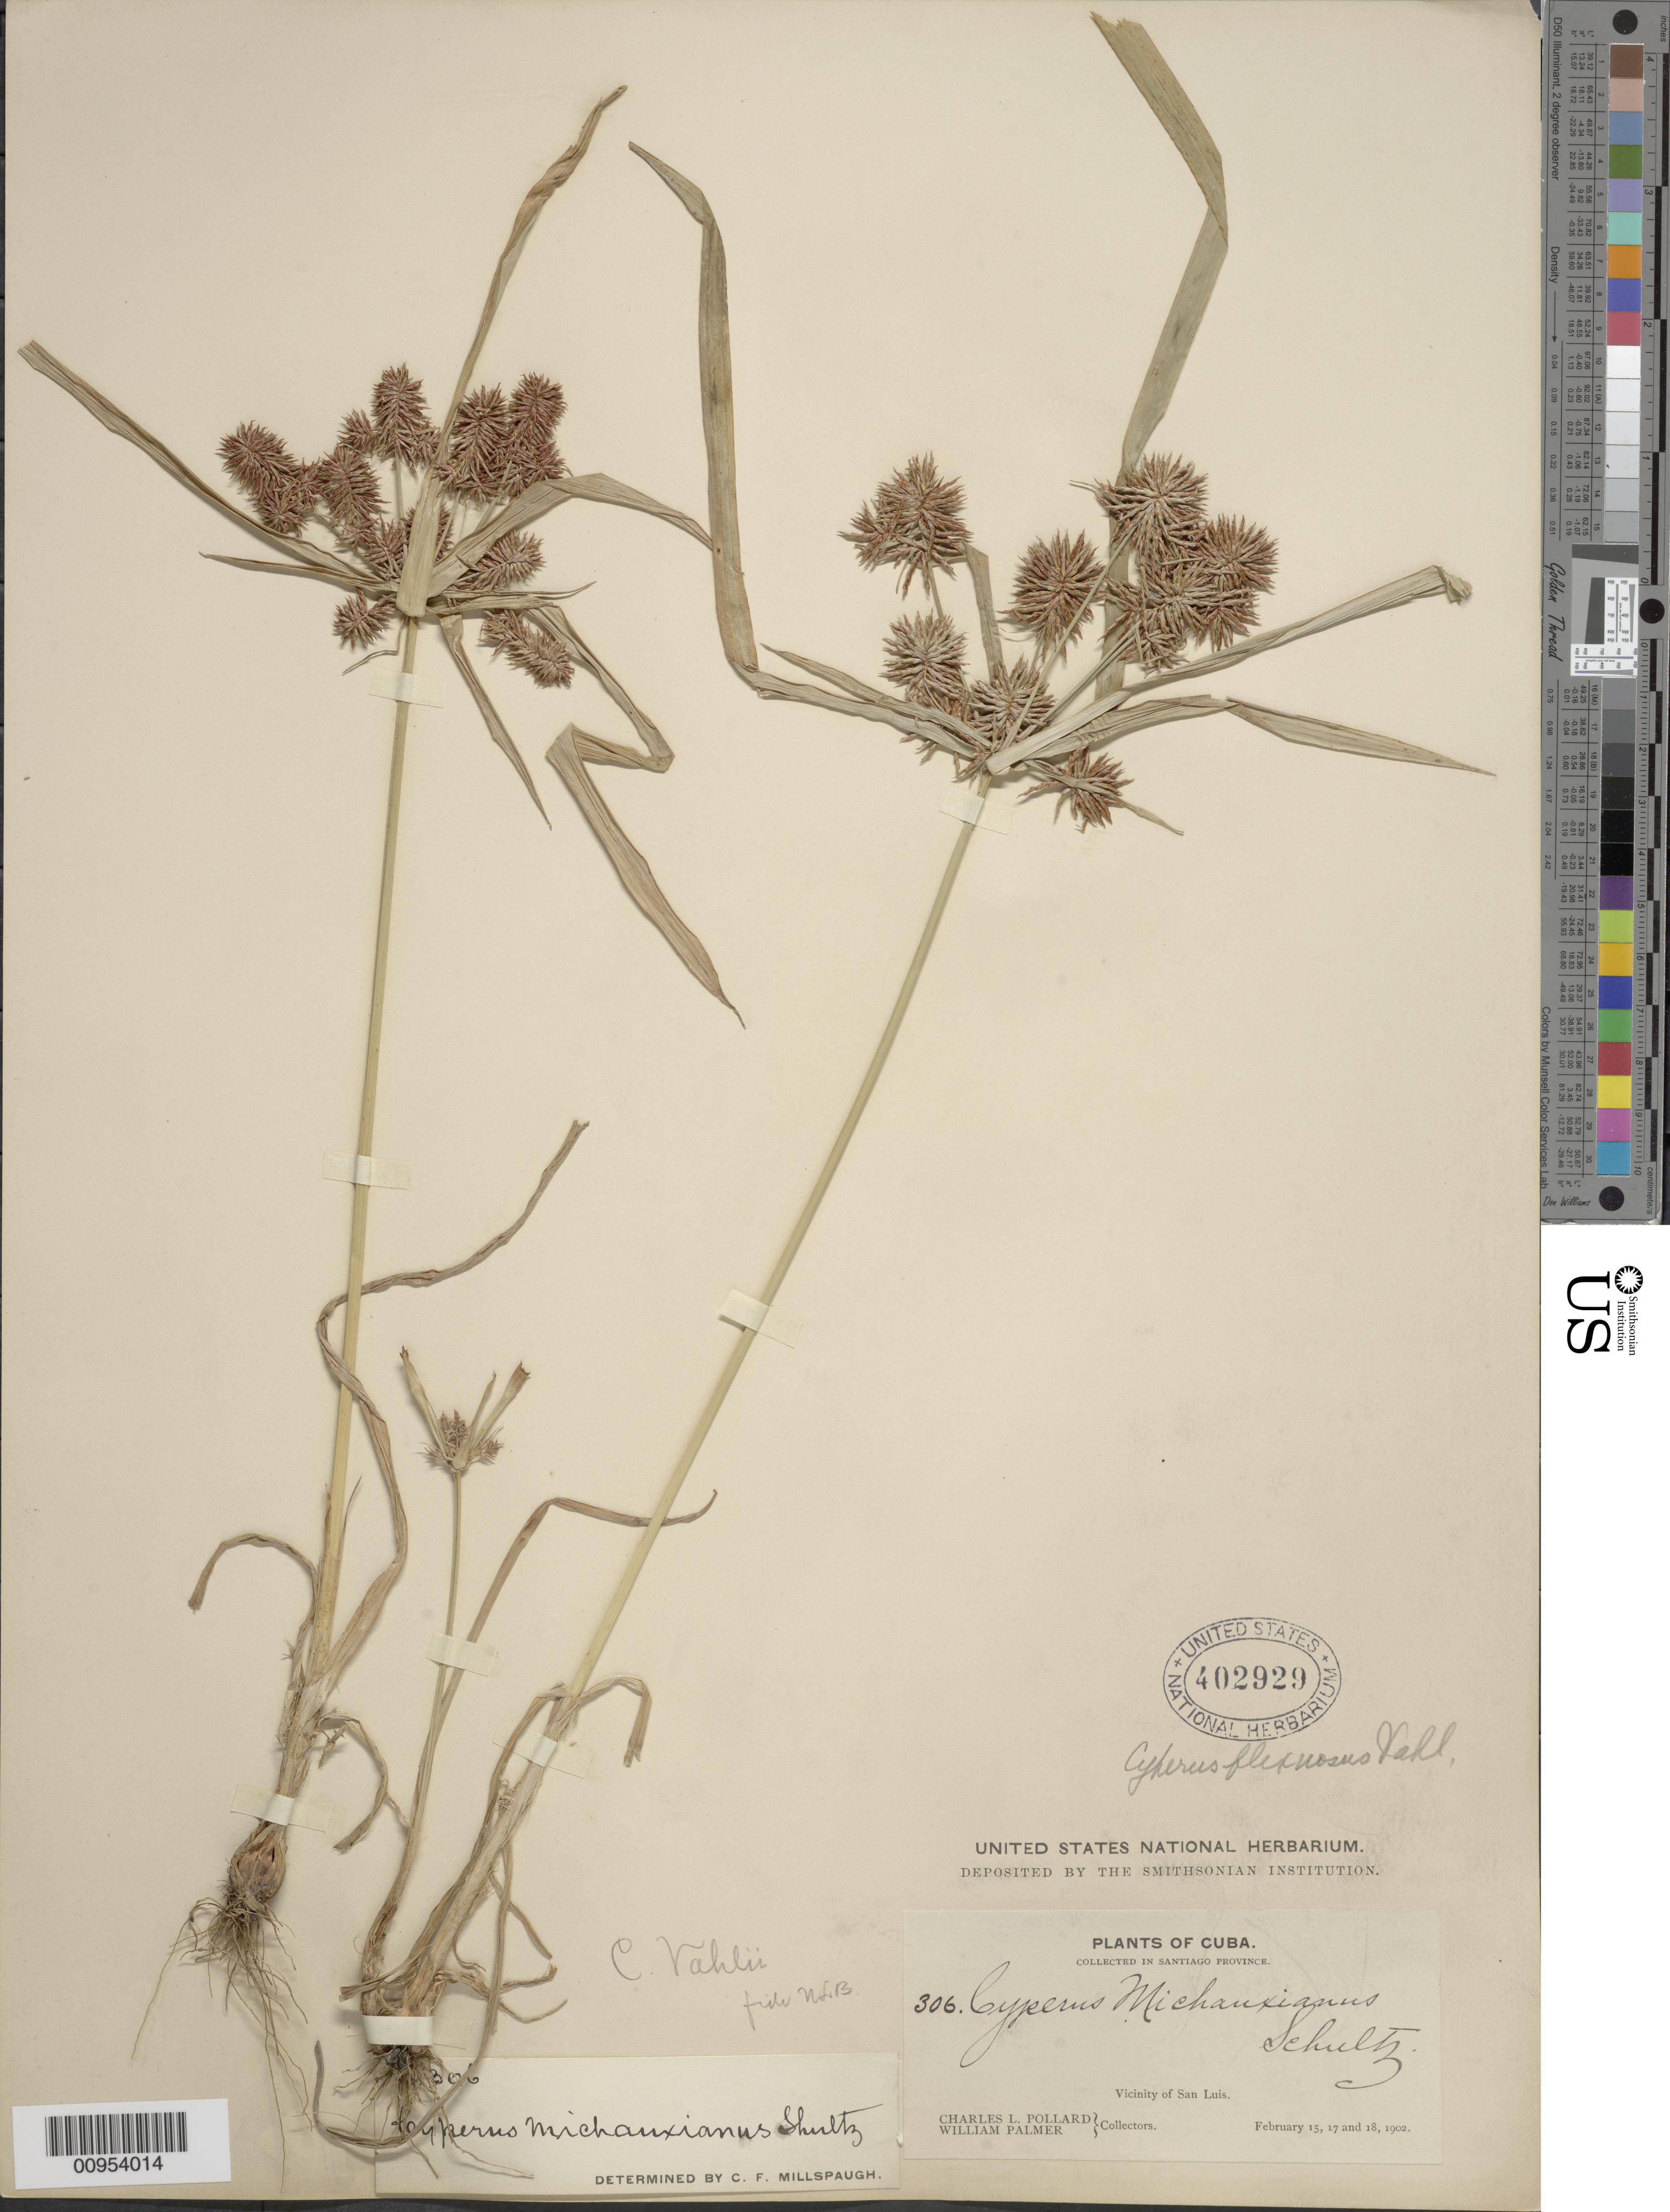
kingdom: Plantae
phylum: Tracheophyta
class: Liliopsida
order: Poales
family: Cyperaceae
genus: Cyperus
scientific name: Cyperus ferax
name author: Rich.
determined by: Strong, Mark T., (BOT), Smithsonian Institution - National Museum of Natural History (UNITED STATES)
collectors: C. L. Pollard & W. Palmer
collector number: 306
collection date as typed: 15 Feb 1902 to 18 Feb 1902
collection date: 1902-02-15/1902-02-18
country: Cuba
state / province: Santiago de Cuba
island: Cuba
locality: Vicinity of San Luis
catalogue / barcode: US 402929